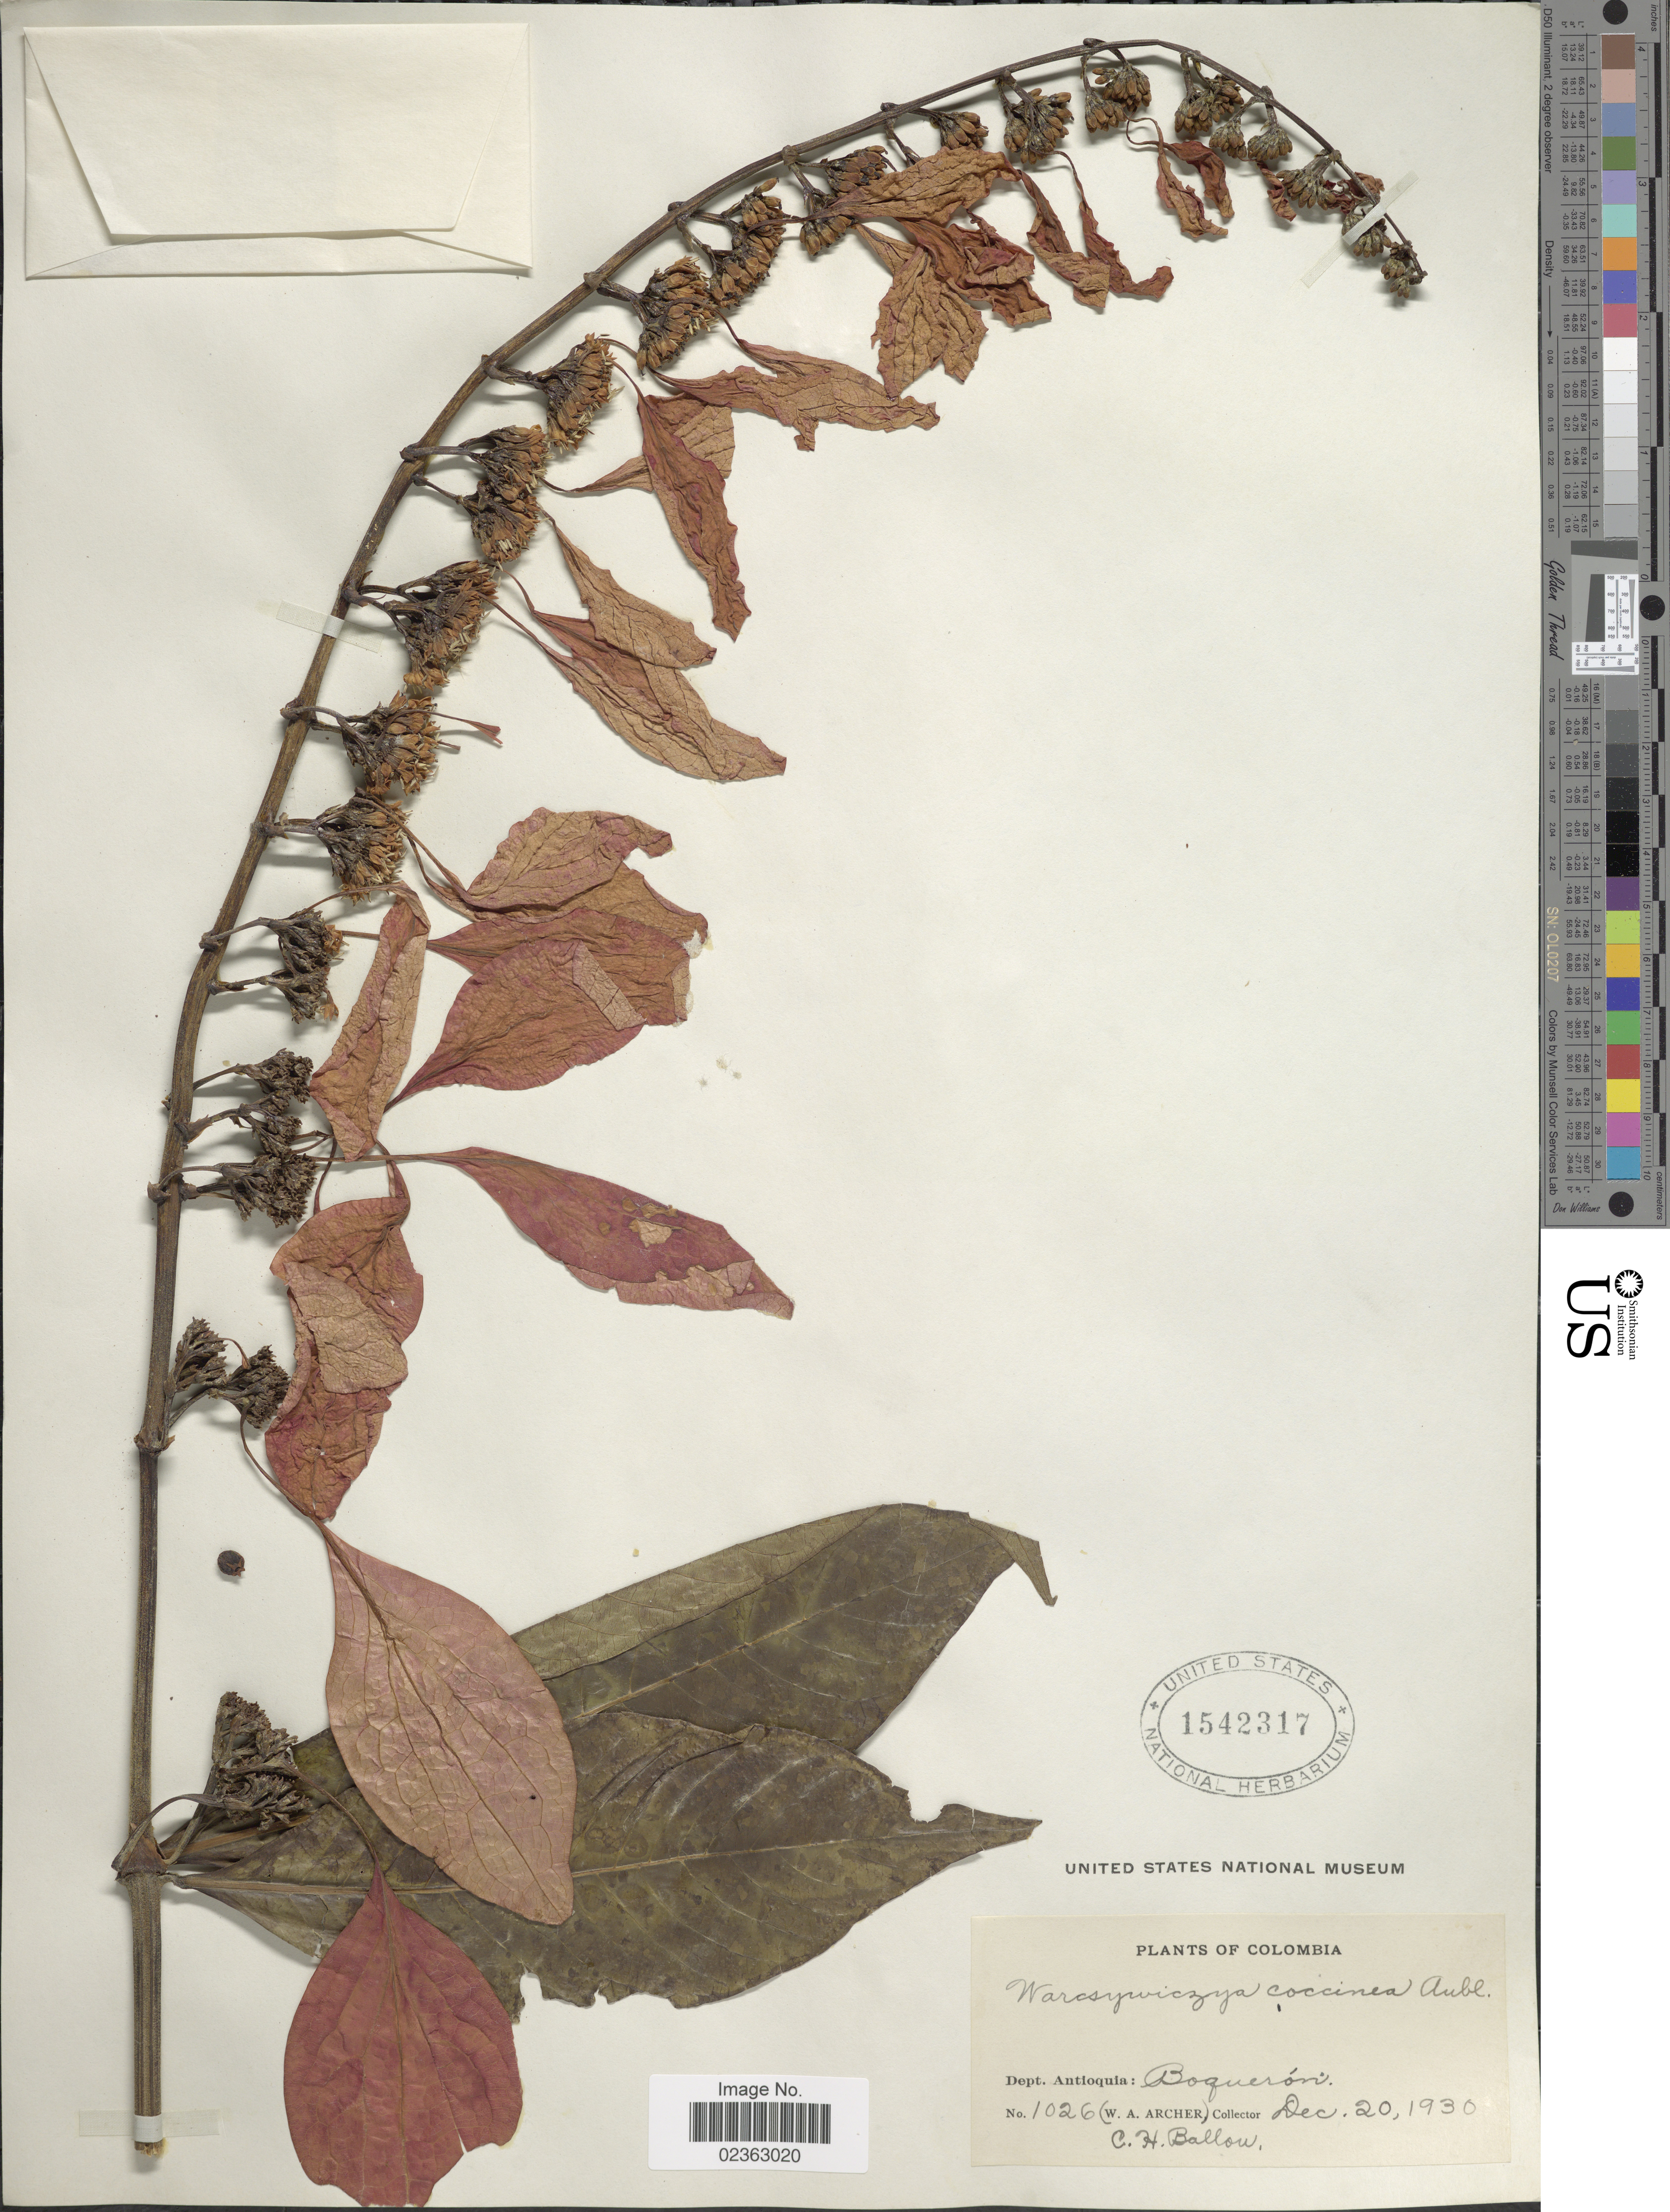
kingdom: Plantae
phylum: Tracheophyta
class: Magnoliopsida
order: Gentianales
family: Rubiaceae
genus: Warszewiczia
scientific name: Warszewiczia coccinea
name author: (Vahl) Klotzsch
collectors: W. A. Archer & C. Ballow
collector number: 1026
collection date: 1930-12-20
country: Colombia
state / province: Antioquia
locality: Boqueron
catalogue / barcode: US 1542317